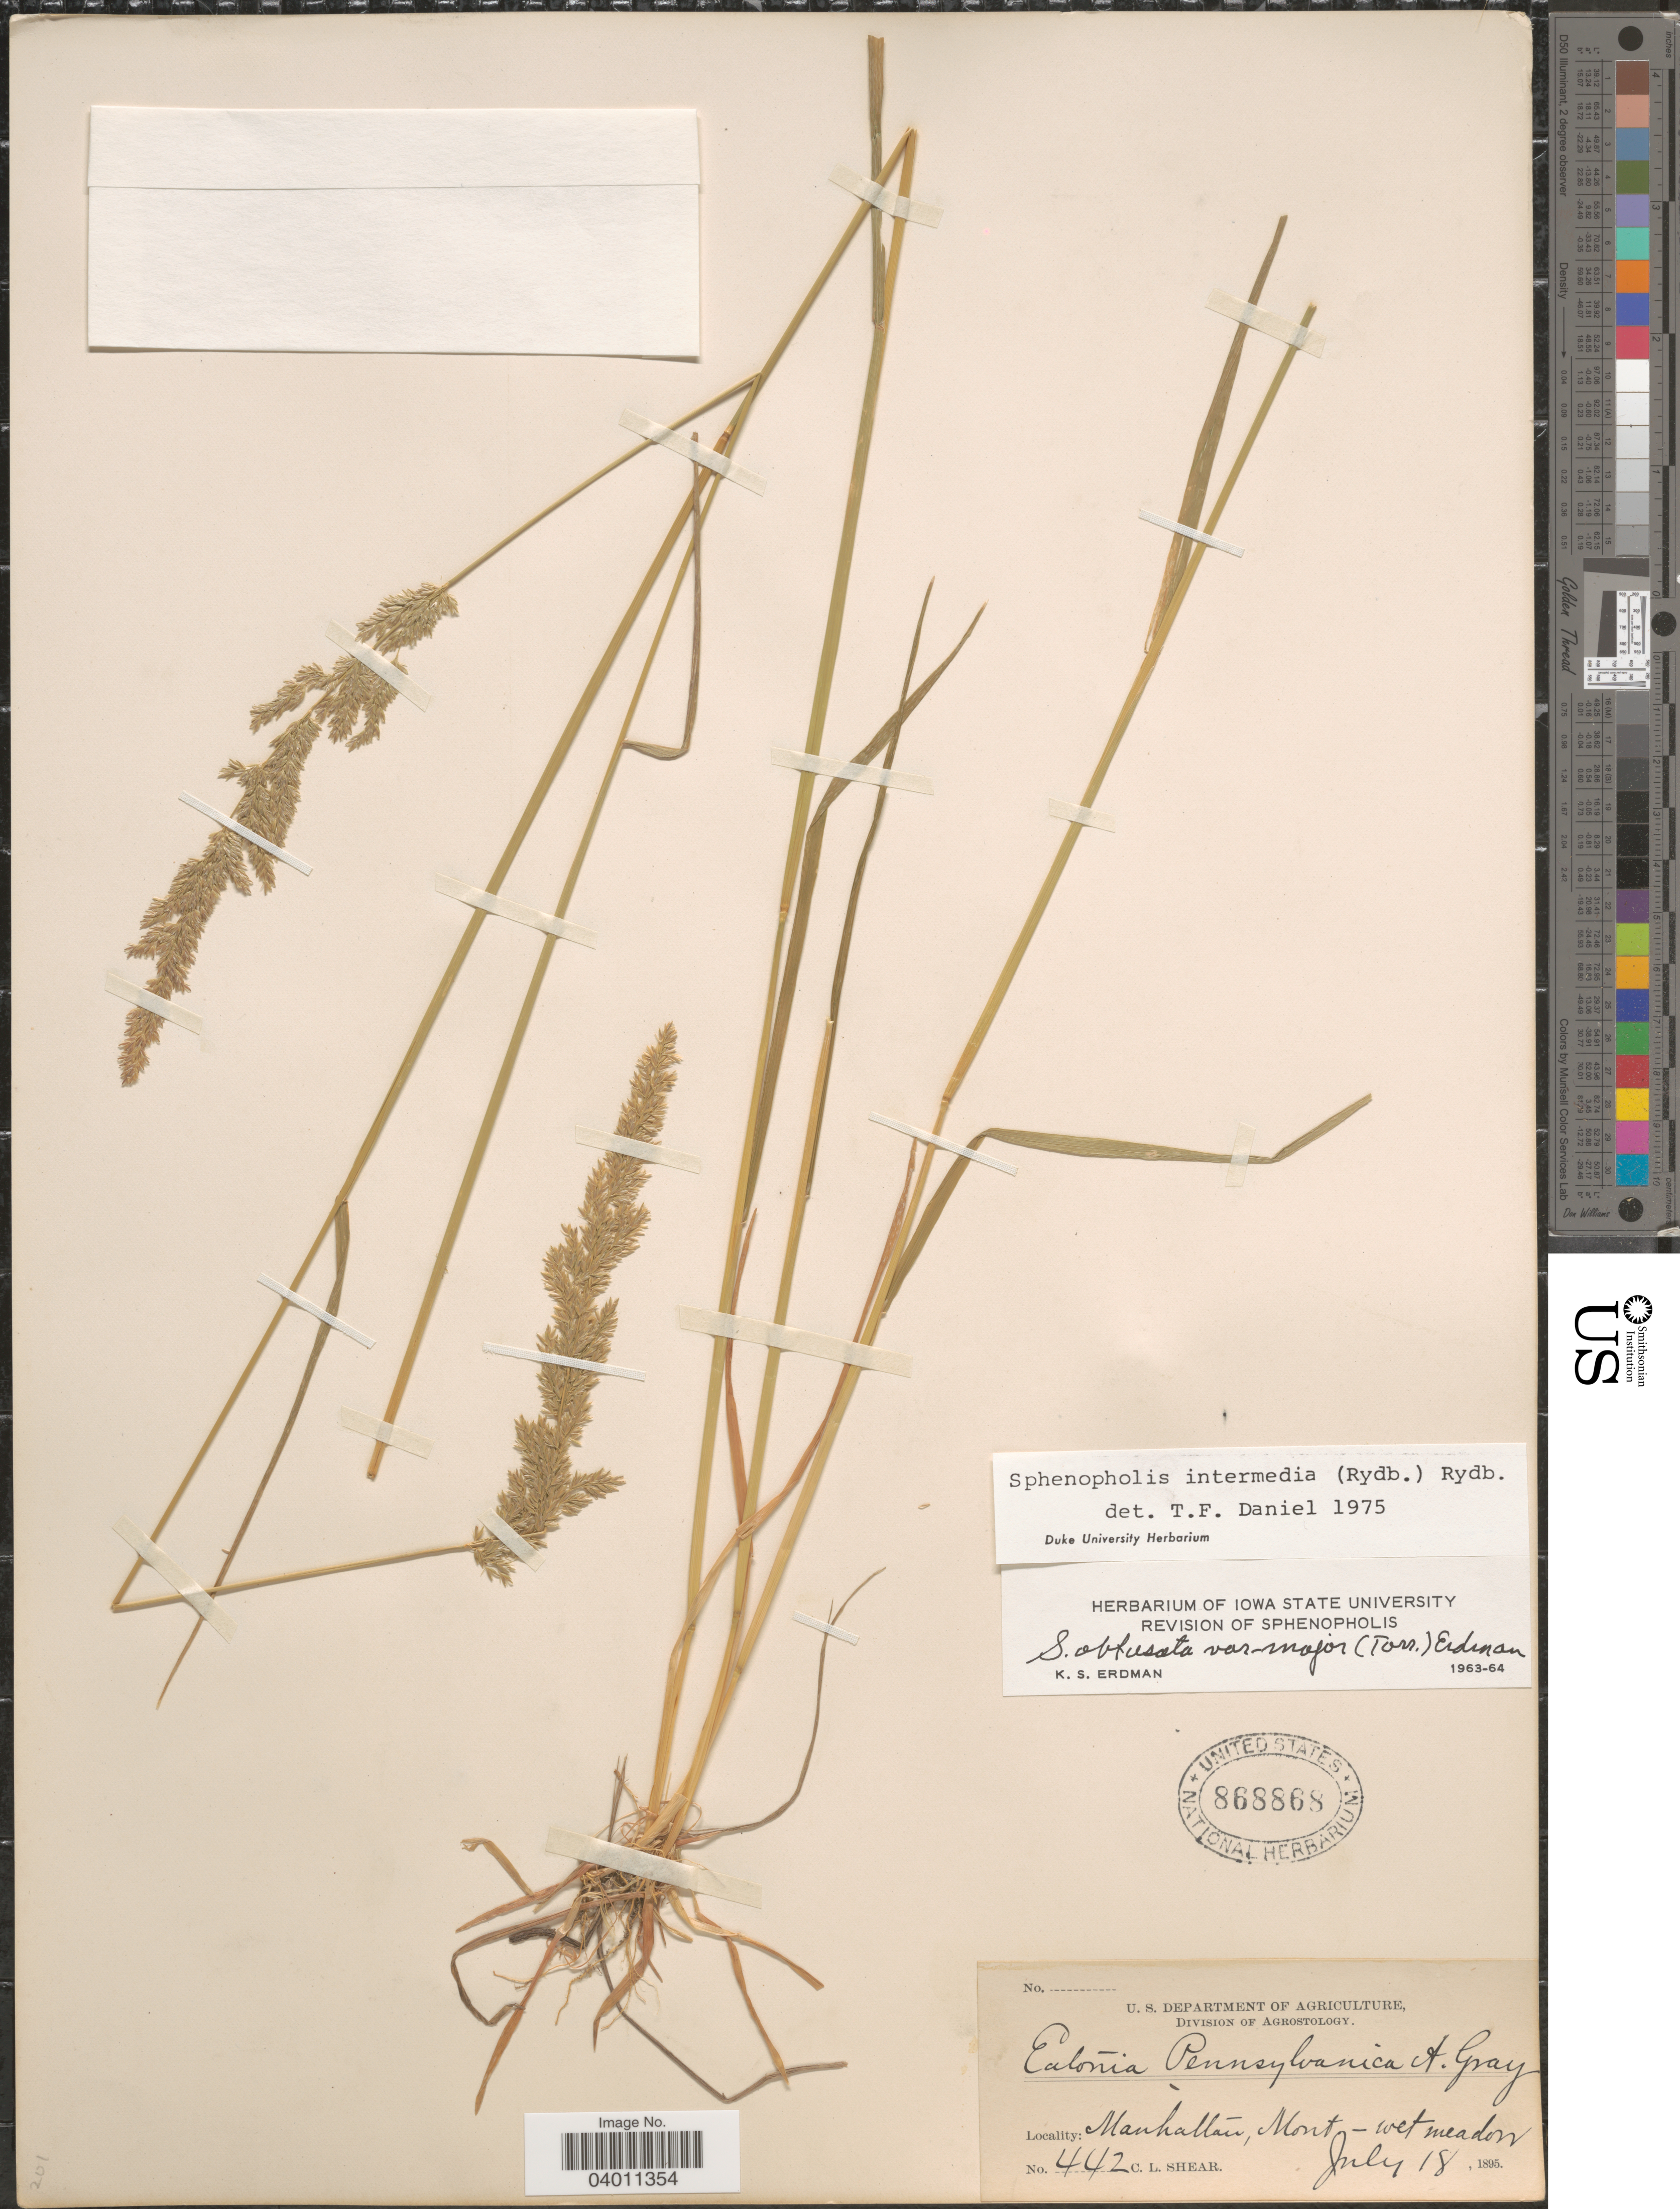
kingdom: Plantae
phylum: Tracheophyta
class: Liliopsida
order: Poales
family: Poaceae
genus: Sphenopholis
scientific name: Sphenopholis intermedia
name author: (Rydb.) Rydb.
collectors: C. L. Shear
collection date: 1895-07-18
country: United States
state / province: Montana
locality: Manhattan.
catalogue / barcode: US 868868